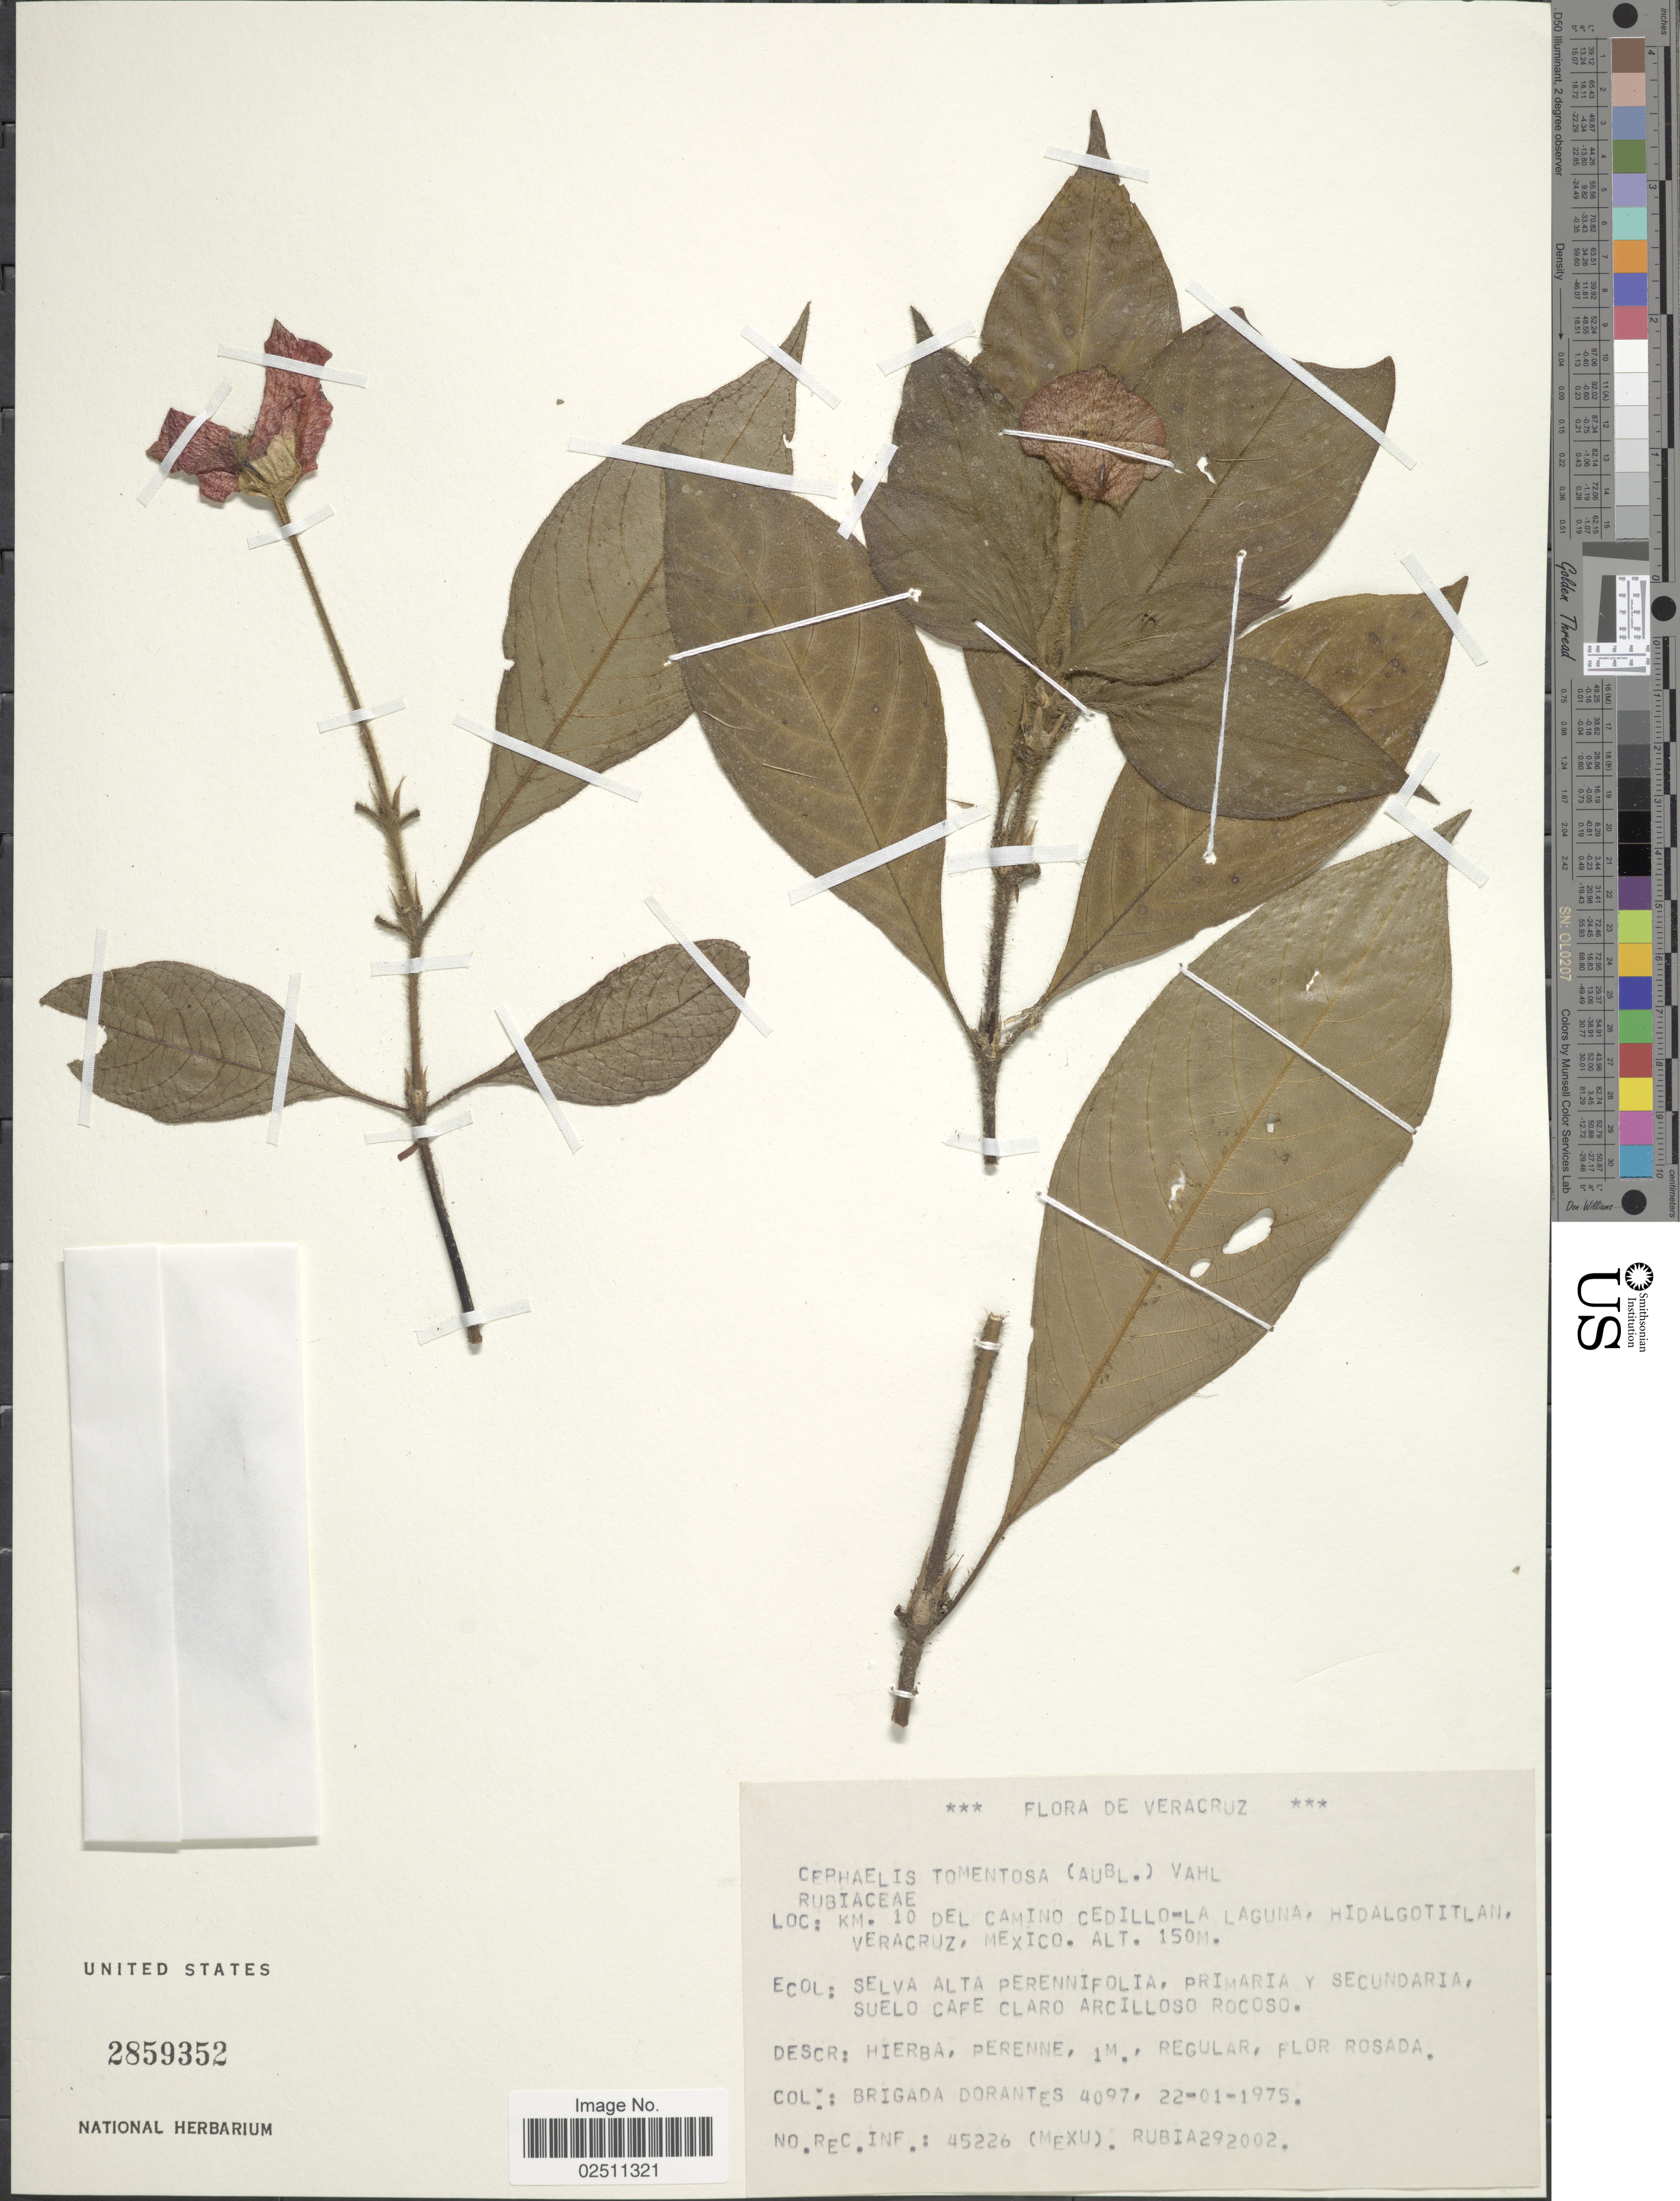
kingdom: Plantae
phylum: Tracheophyta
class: Magnoliopsida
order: Gentianales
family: Rubiaceae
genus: Psychotria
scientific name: Psychotria poeppigiana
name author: Müll. Arg.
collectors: B. Dorantes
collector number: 4097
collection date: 1975-01-22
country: Mexico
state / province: Veracruz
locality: Km. 10 del Camino Cedillo-La Laguna, Hidalhotitlan, Veracruz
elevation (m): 150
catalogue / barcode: US 2859352